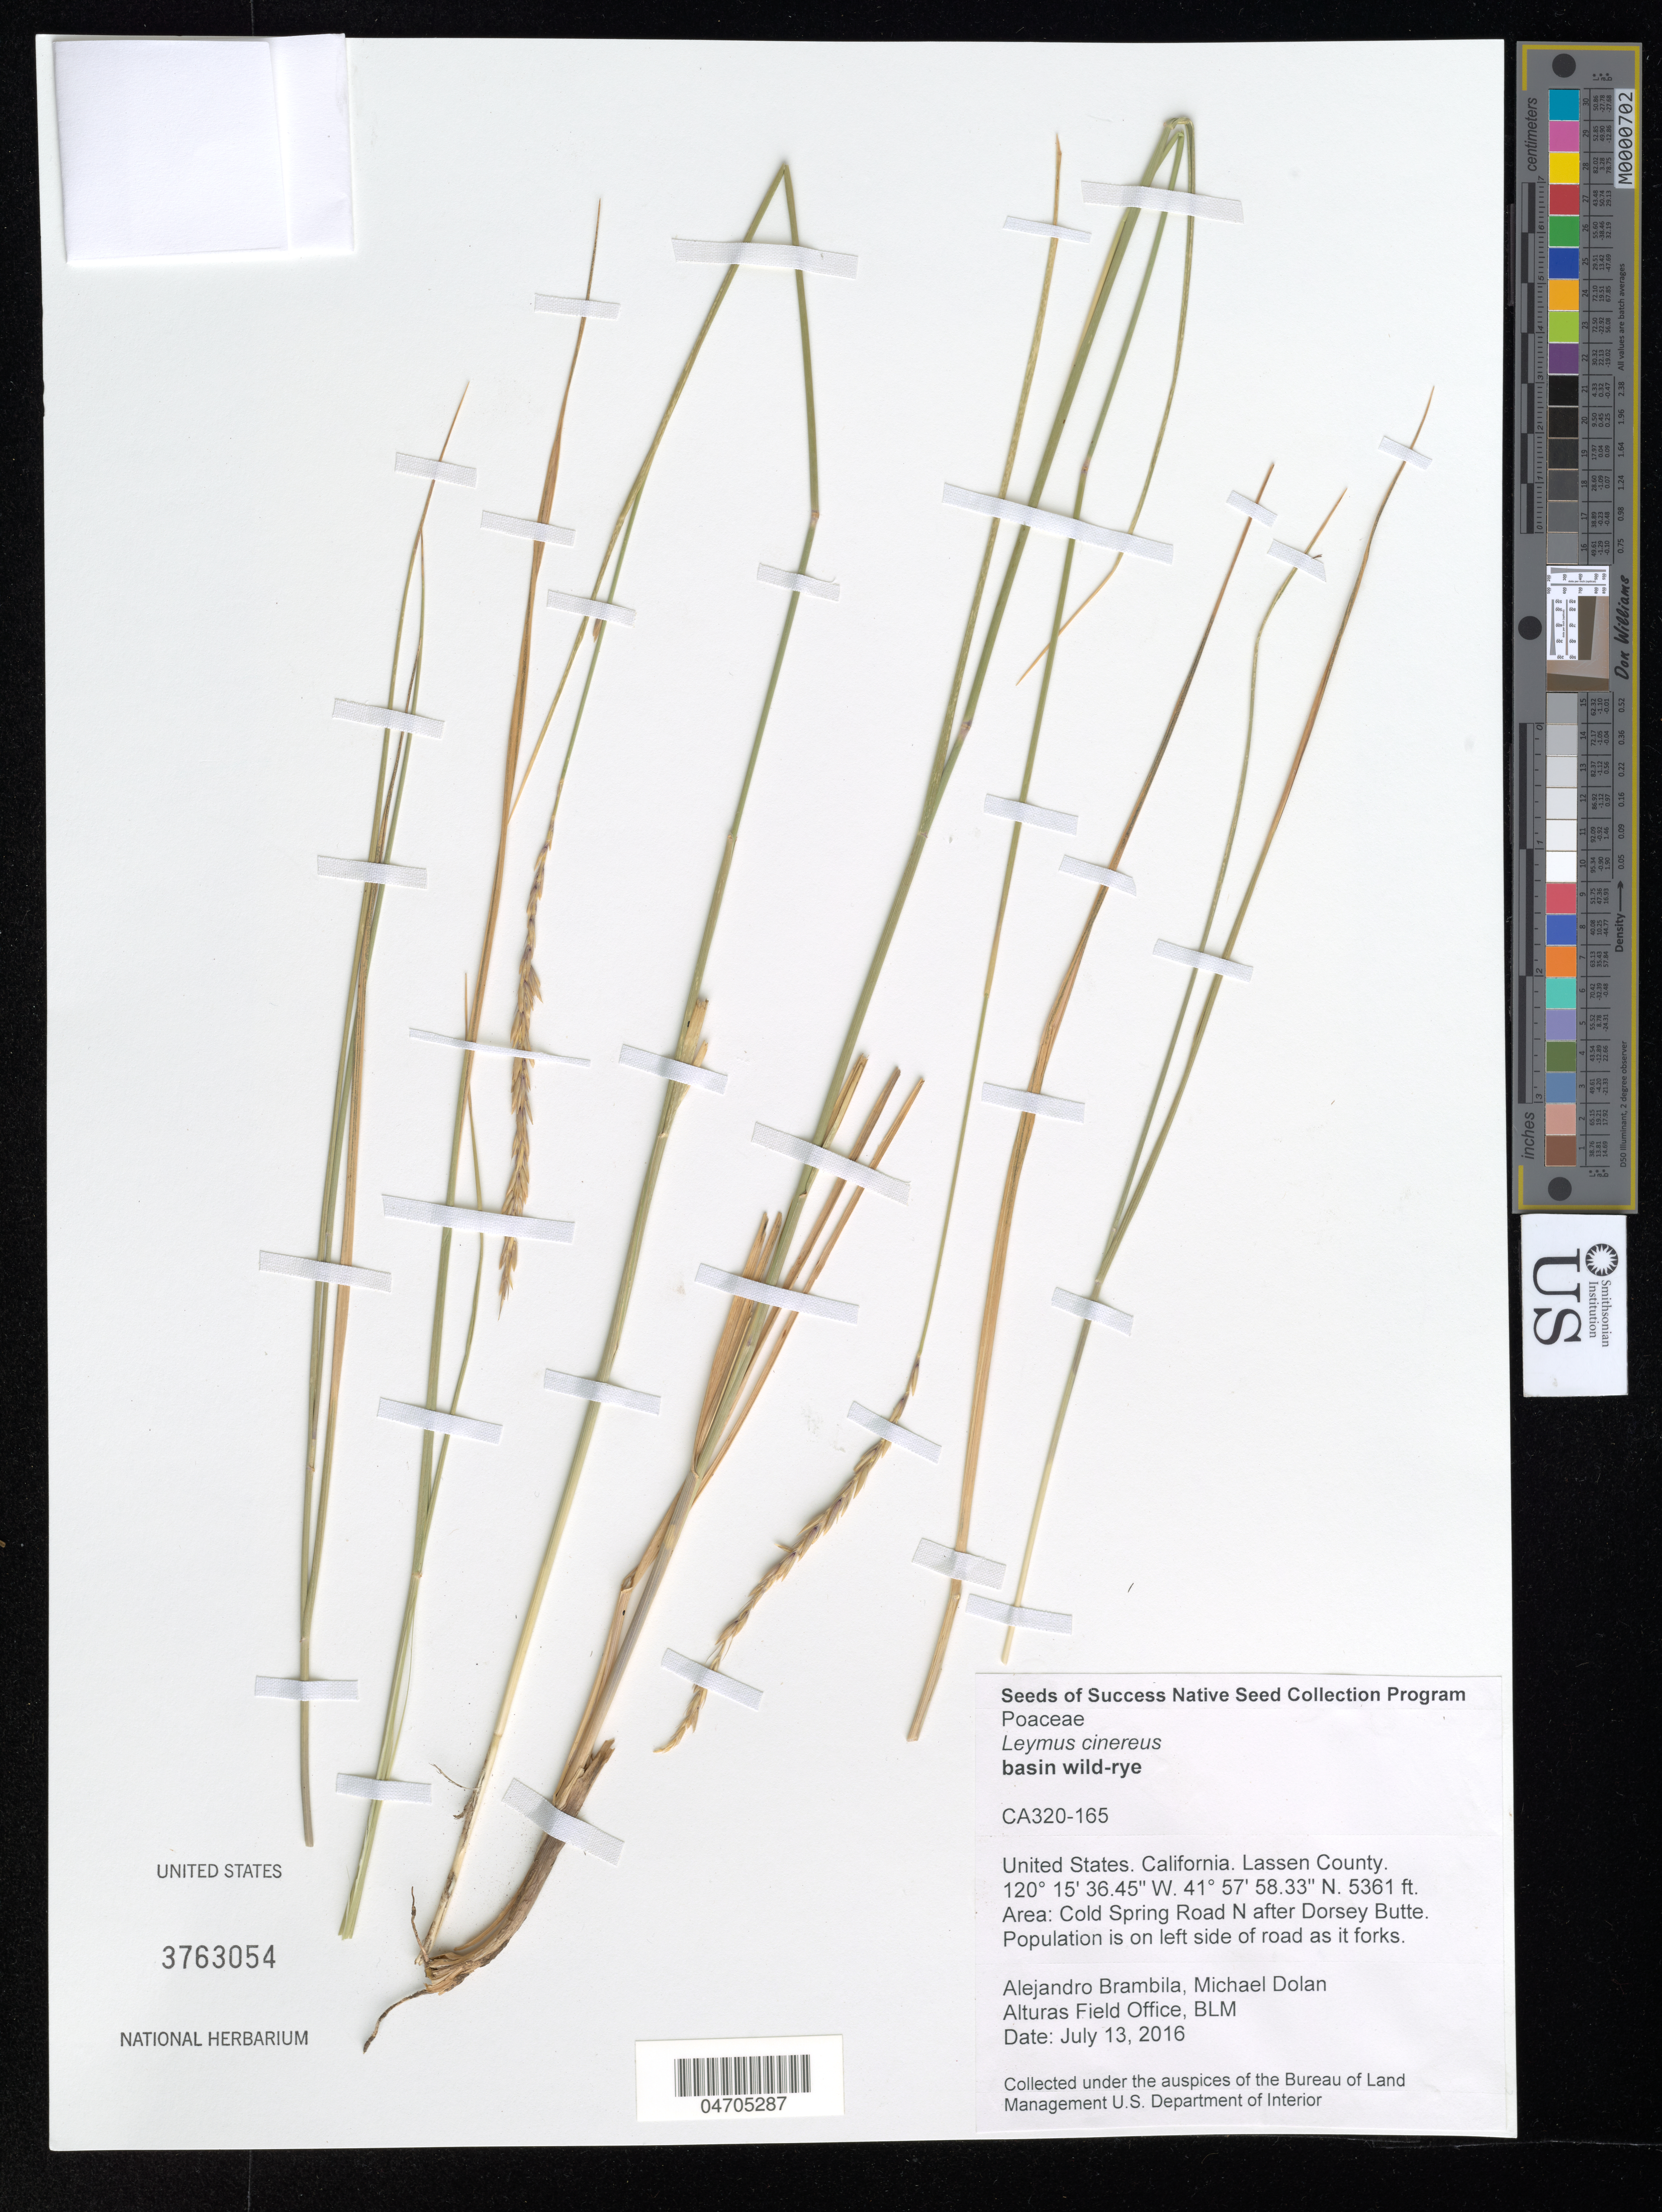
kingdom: Plantae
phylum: Tracheophyta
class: Liliopsida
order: Poales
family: Poaceae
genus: Leymus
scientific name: Leymus cinereus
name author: (Scribn. & Merr.) Á. Löve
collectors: A. Brambila & M. Dolan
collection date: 2016-07-13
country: United States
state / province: California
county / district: Lassen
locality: Lassen County. Area: Cold Spring Road N after Dorsey Butte. Population is on left side of road as it forks.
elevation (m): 1634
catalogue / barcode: US 3763054